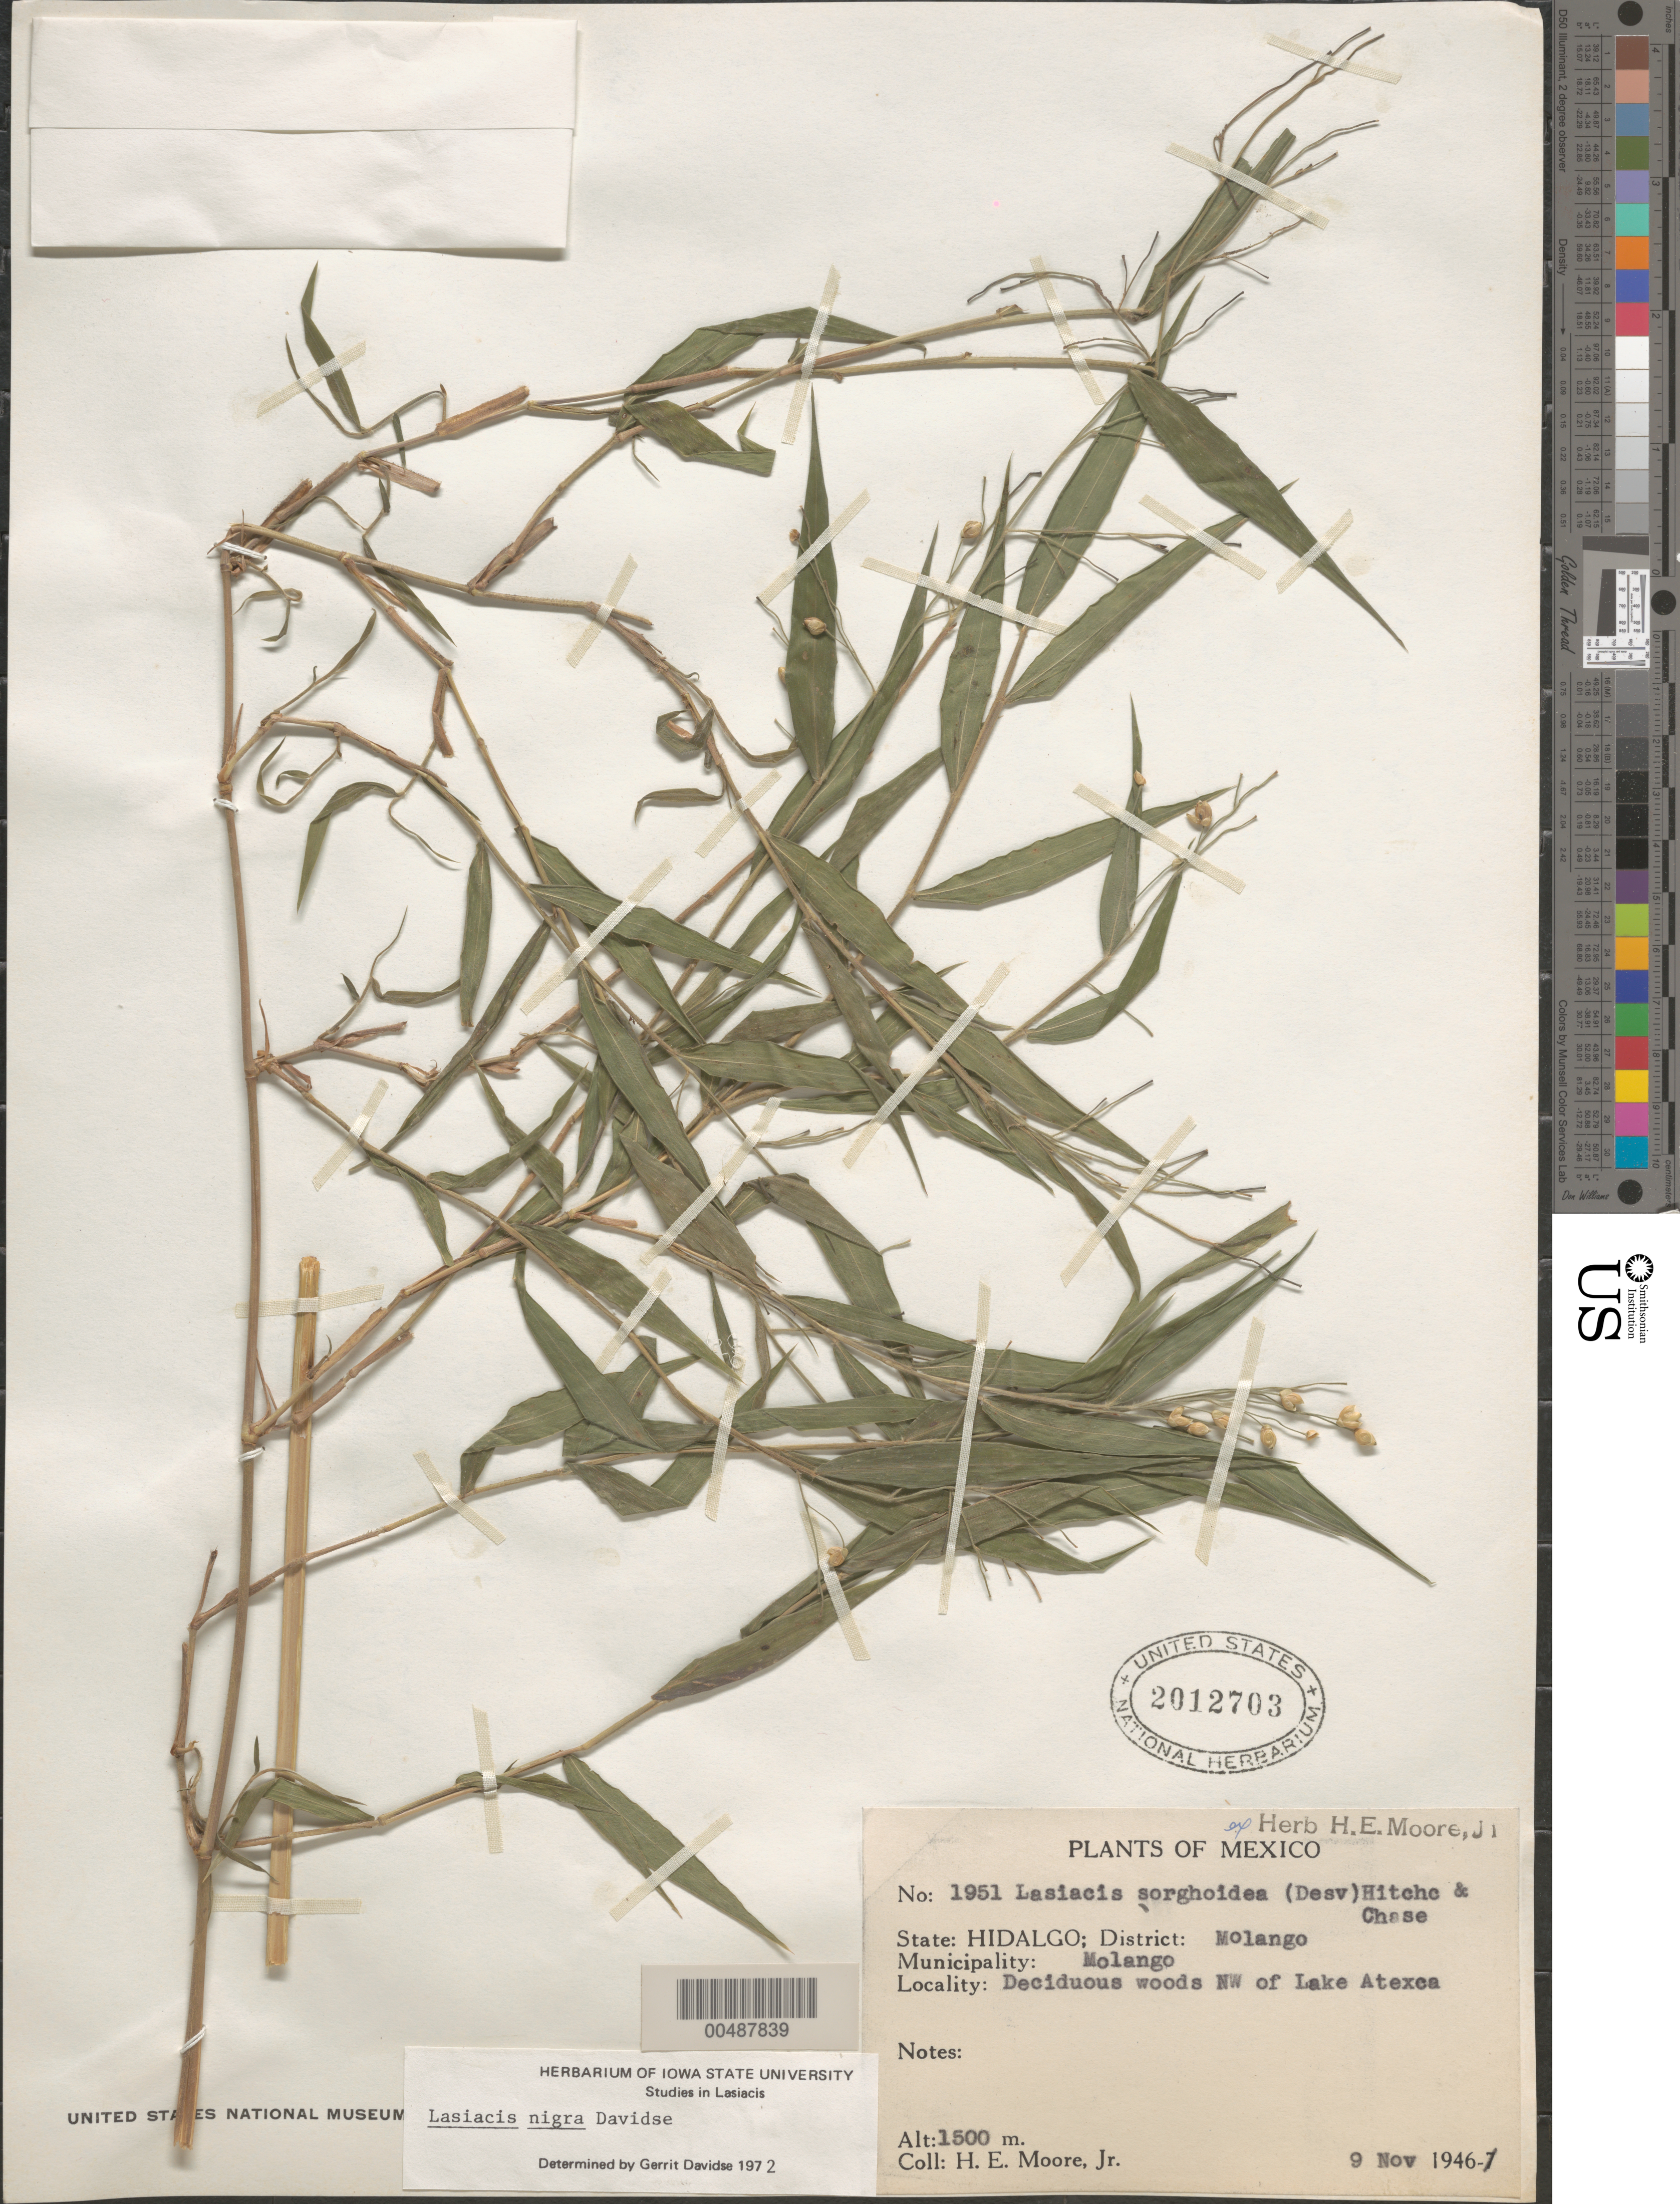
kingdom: Plantae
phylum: Tracheophyta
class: Liliopsida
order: Poales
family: Poaceae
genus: Lasiacis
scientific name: Lasiacis maxonii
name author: Swallen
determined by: Davidse, Gerrit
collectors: H. E. Moore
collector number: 1951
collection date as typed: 9 Nov 1946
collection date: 1946-11-09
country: Mexico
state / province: Hidalgo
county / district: Molango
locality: Dist: Molango, NW of Lake Atexca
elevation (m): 1500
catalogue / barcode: US 2012703